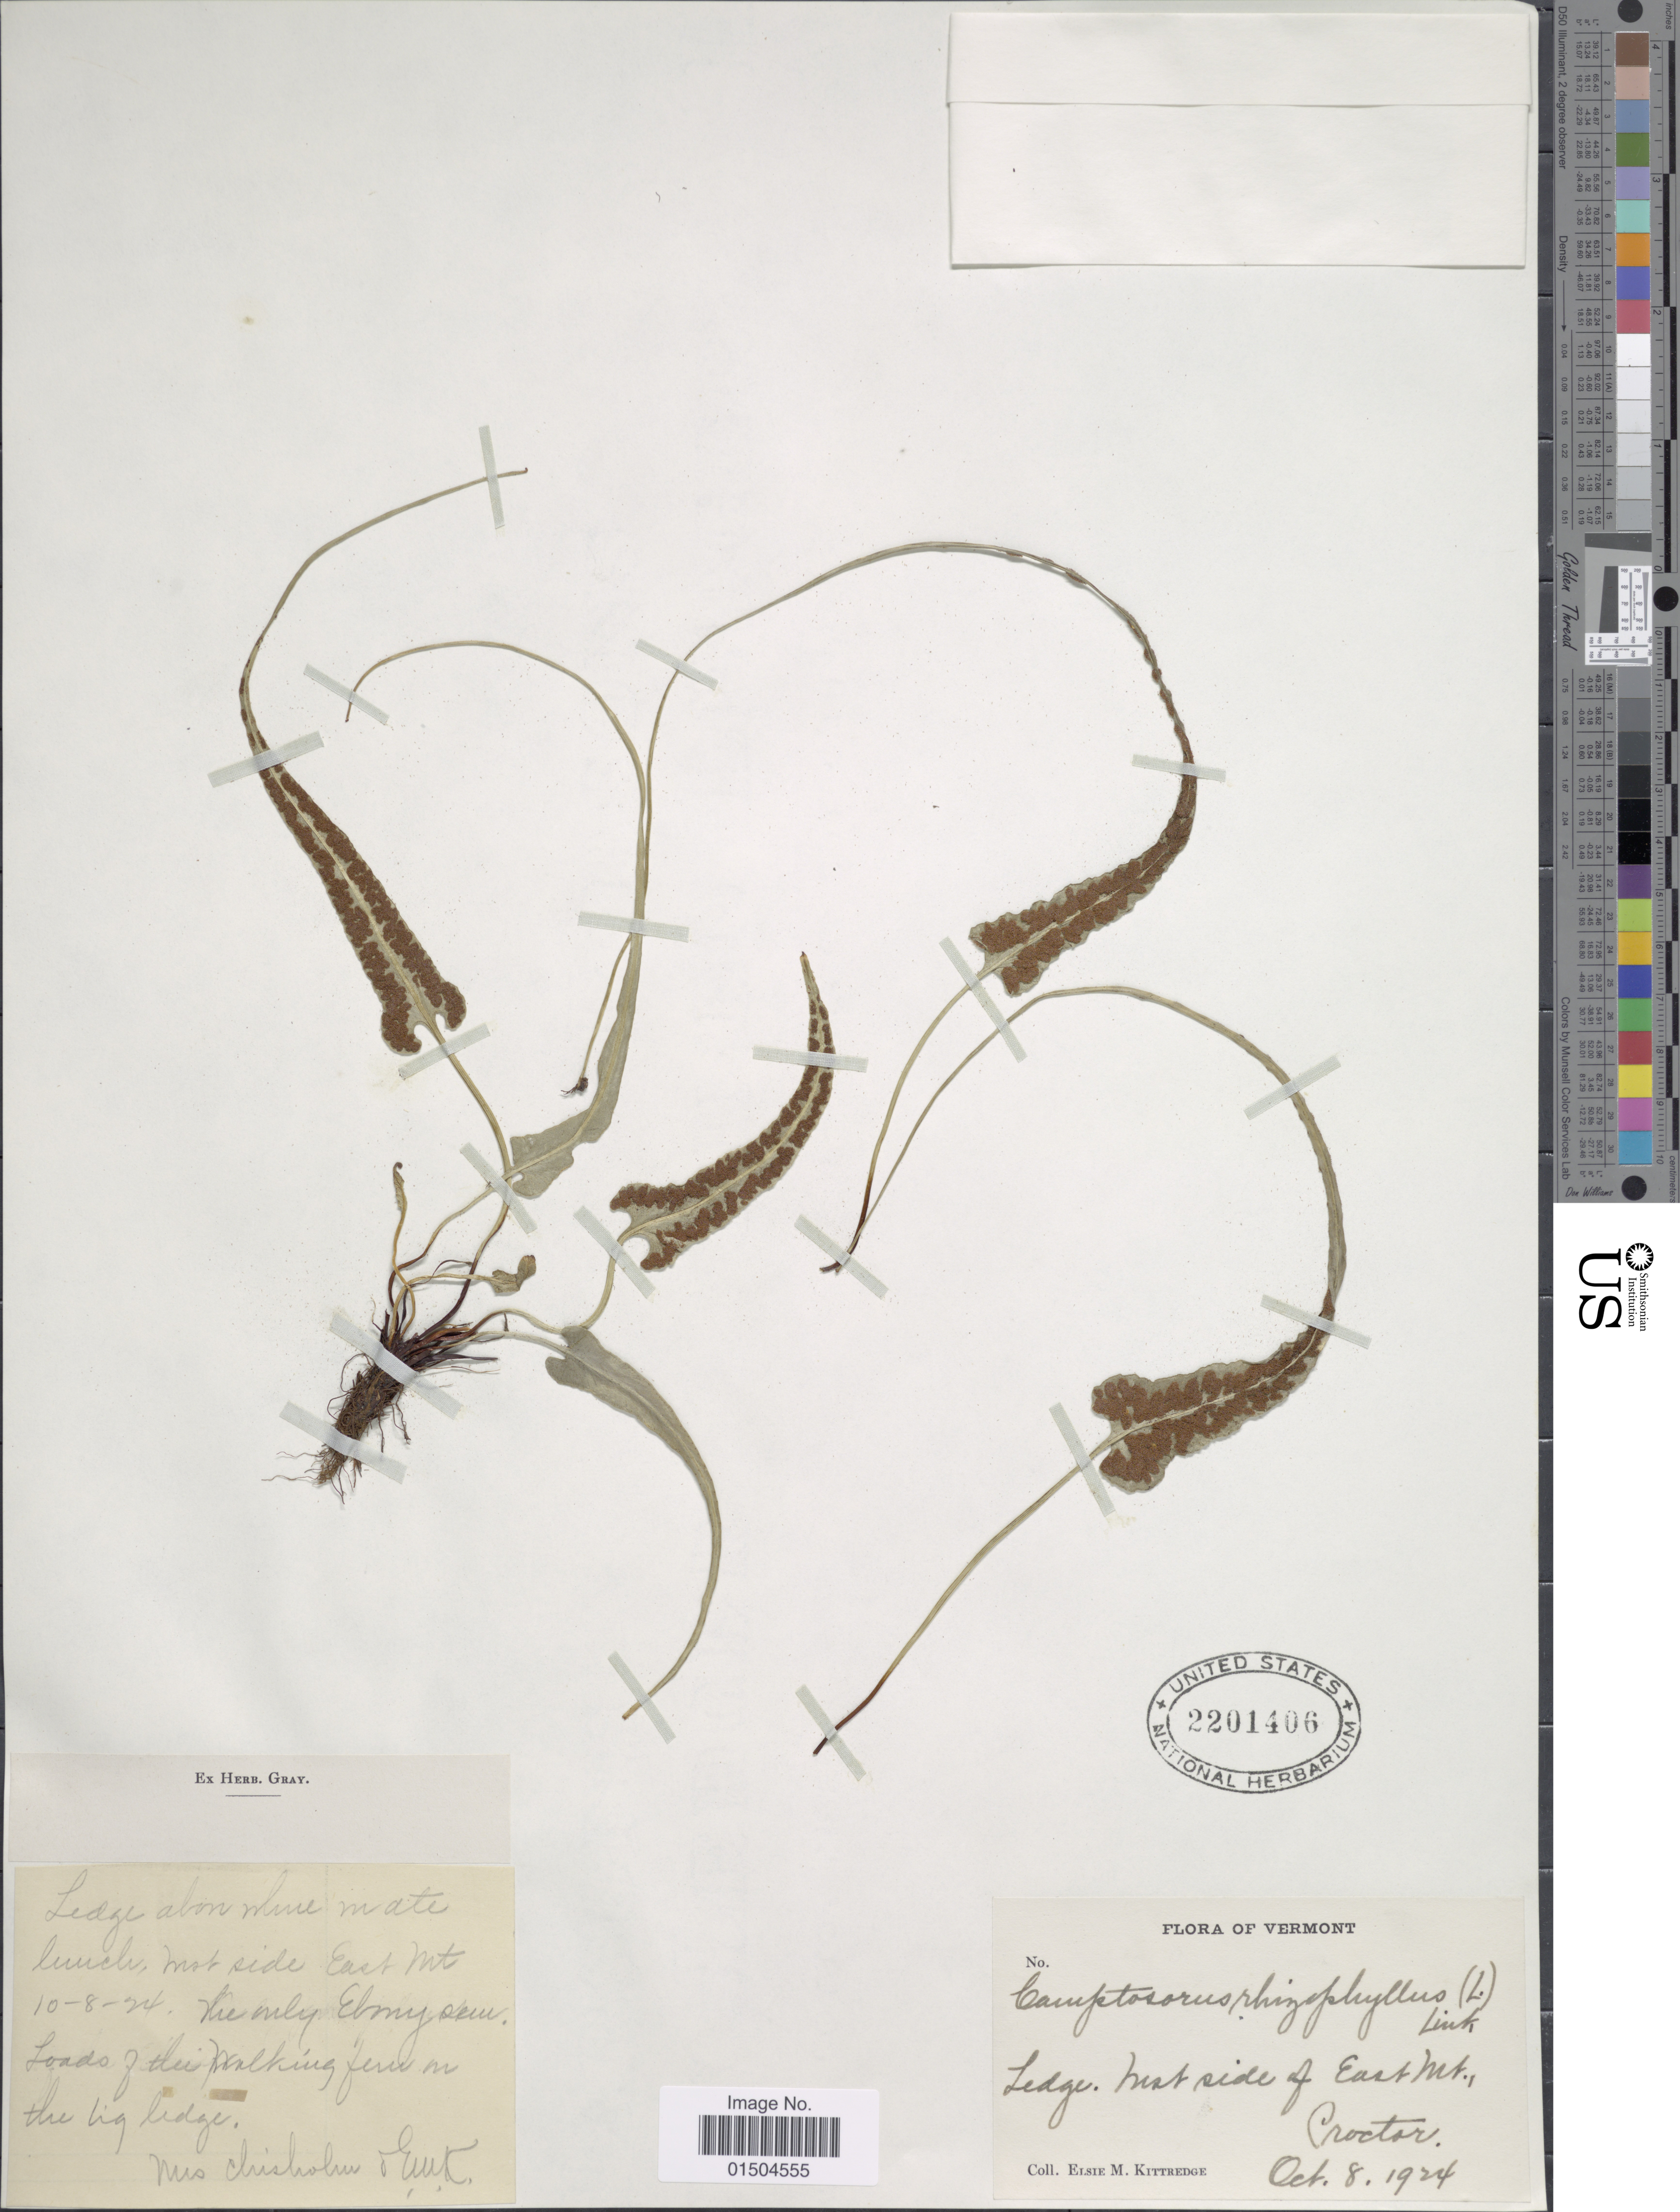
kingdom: Plantae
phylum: Tracheophyta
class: Polypodiopsida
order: Polypodiales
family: Aspleniaceae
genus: Asplenium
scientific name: Asplenium rhizophyllum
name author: L.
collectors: E. Kittredge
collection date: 1924-10-08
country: United States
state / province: Vermont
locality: Ledge. West side of East Mt., Proctor.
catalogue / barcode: US 2201406